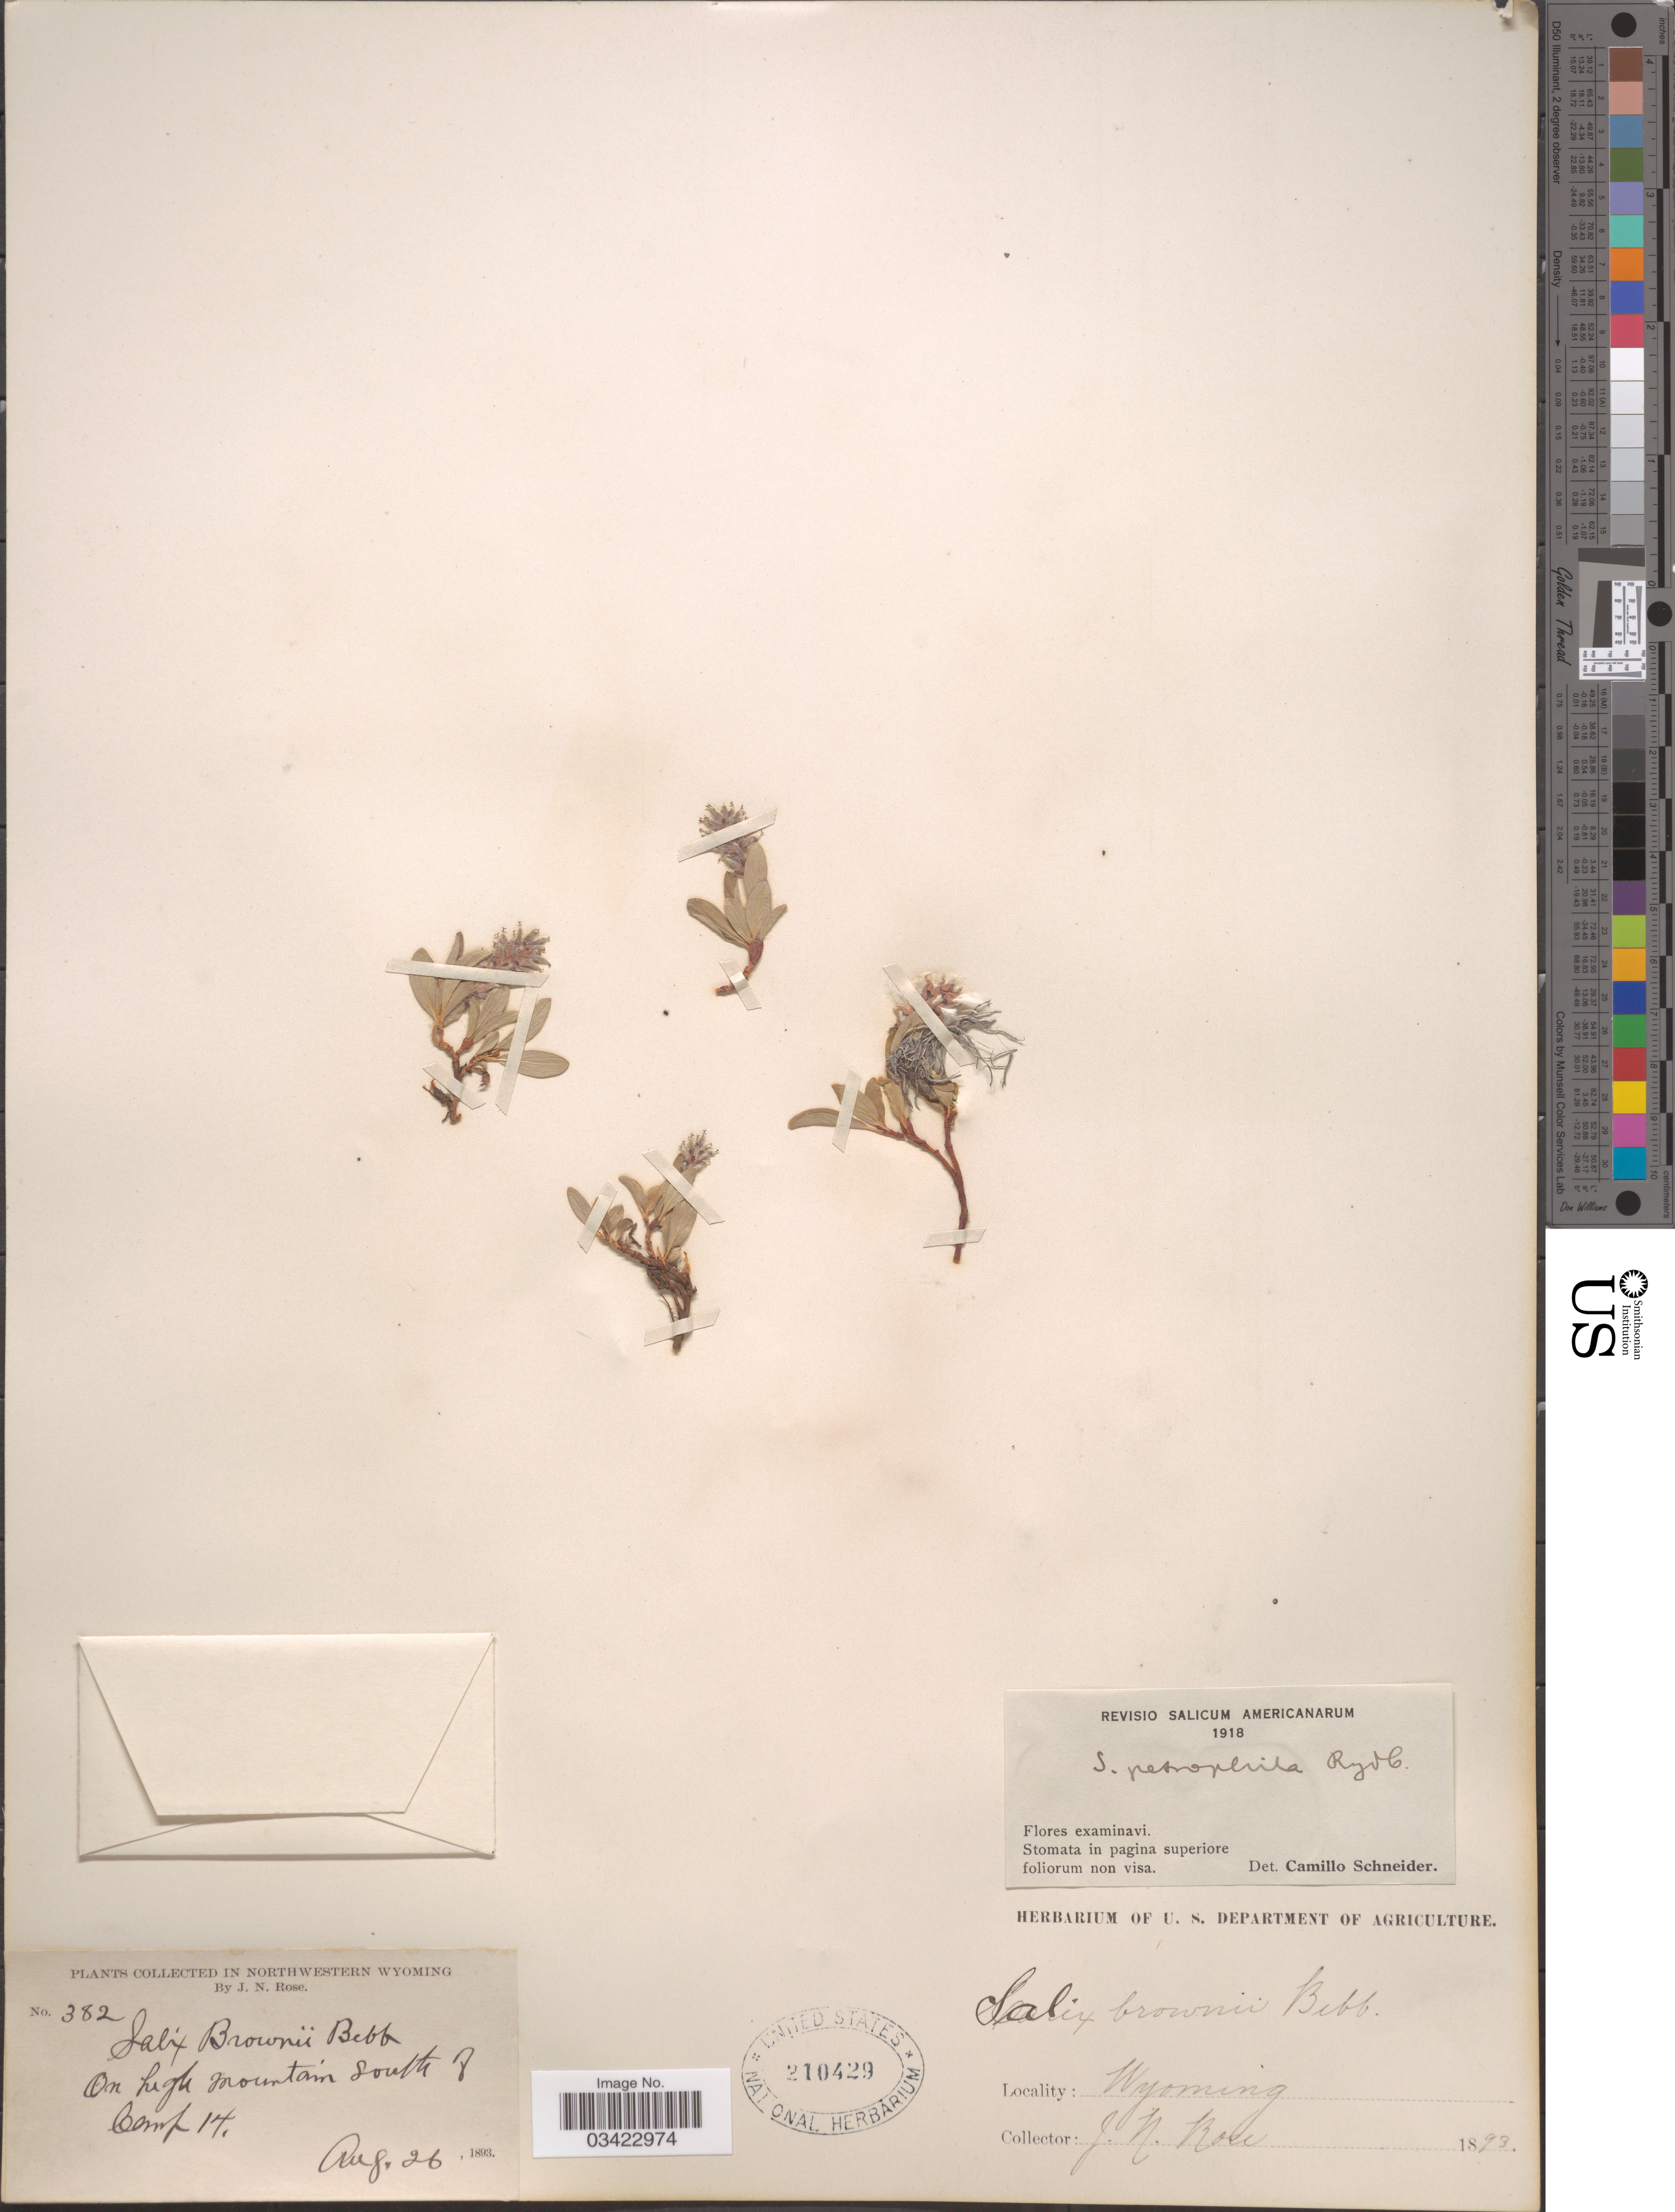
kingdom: Plantae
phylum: Tracheophyta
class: Magnoliopsida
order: Malpighiales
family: Salicaceae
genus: Salix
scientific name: Salix anglorum var. antiplasta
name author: C.K. Schneid.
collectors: J. N. Rose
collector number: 382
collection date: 1893-08-26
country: United States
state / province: Wyoming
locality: Northwestern Wyoming. On high mountain south of Camp 14.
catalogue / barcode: US 210429